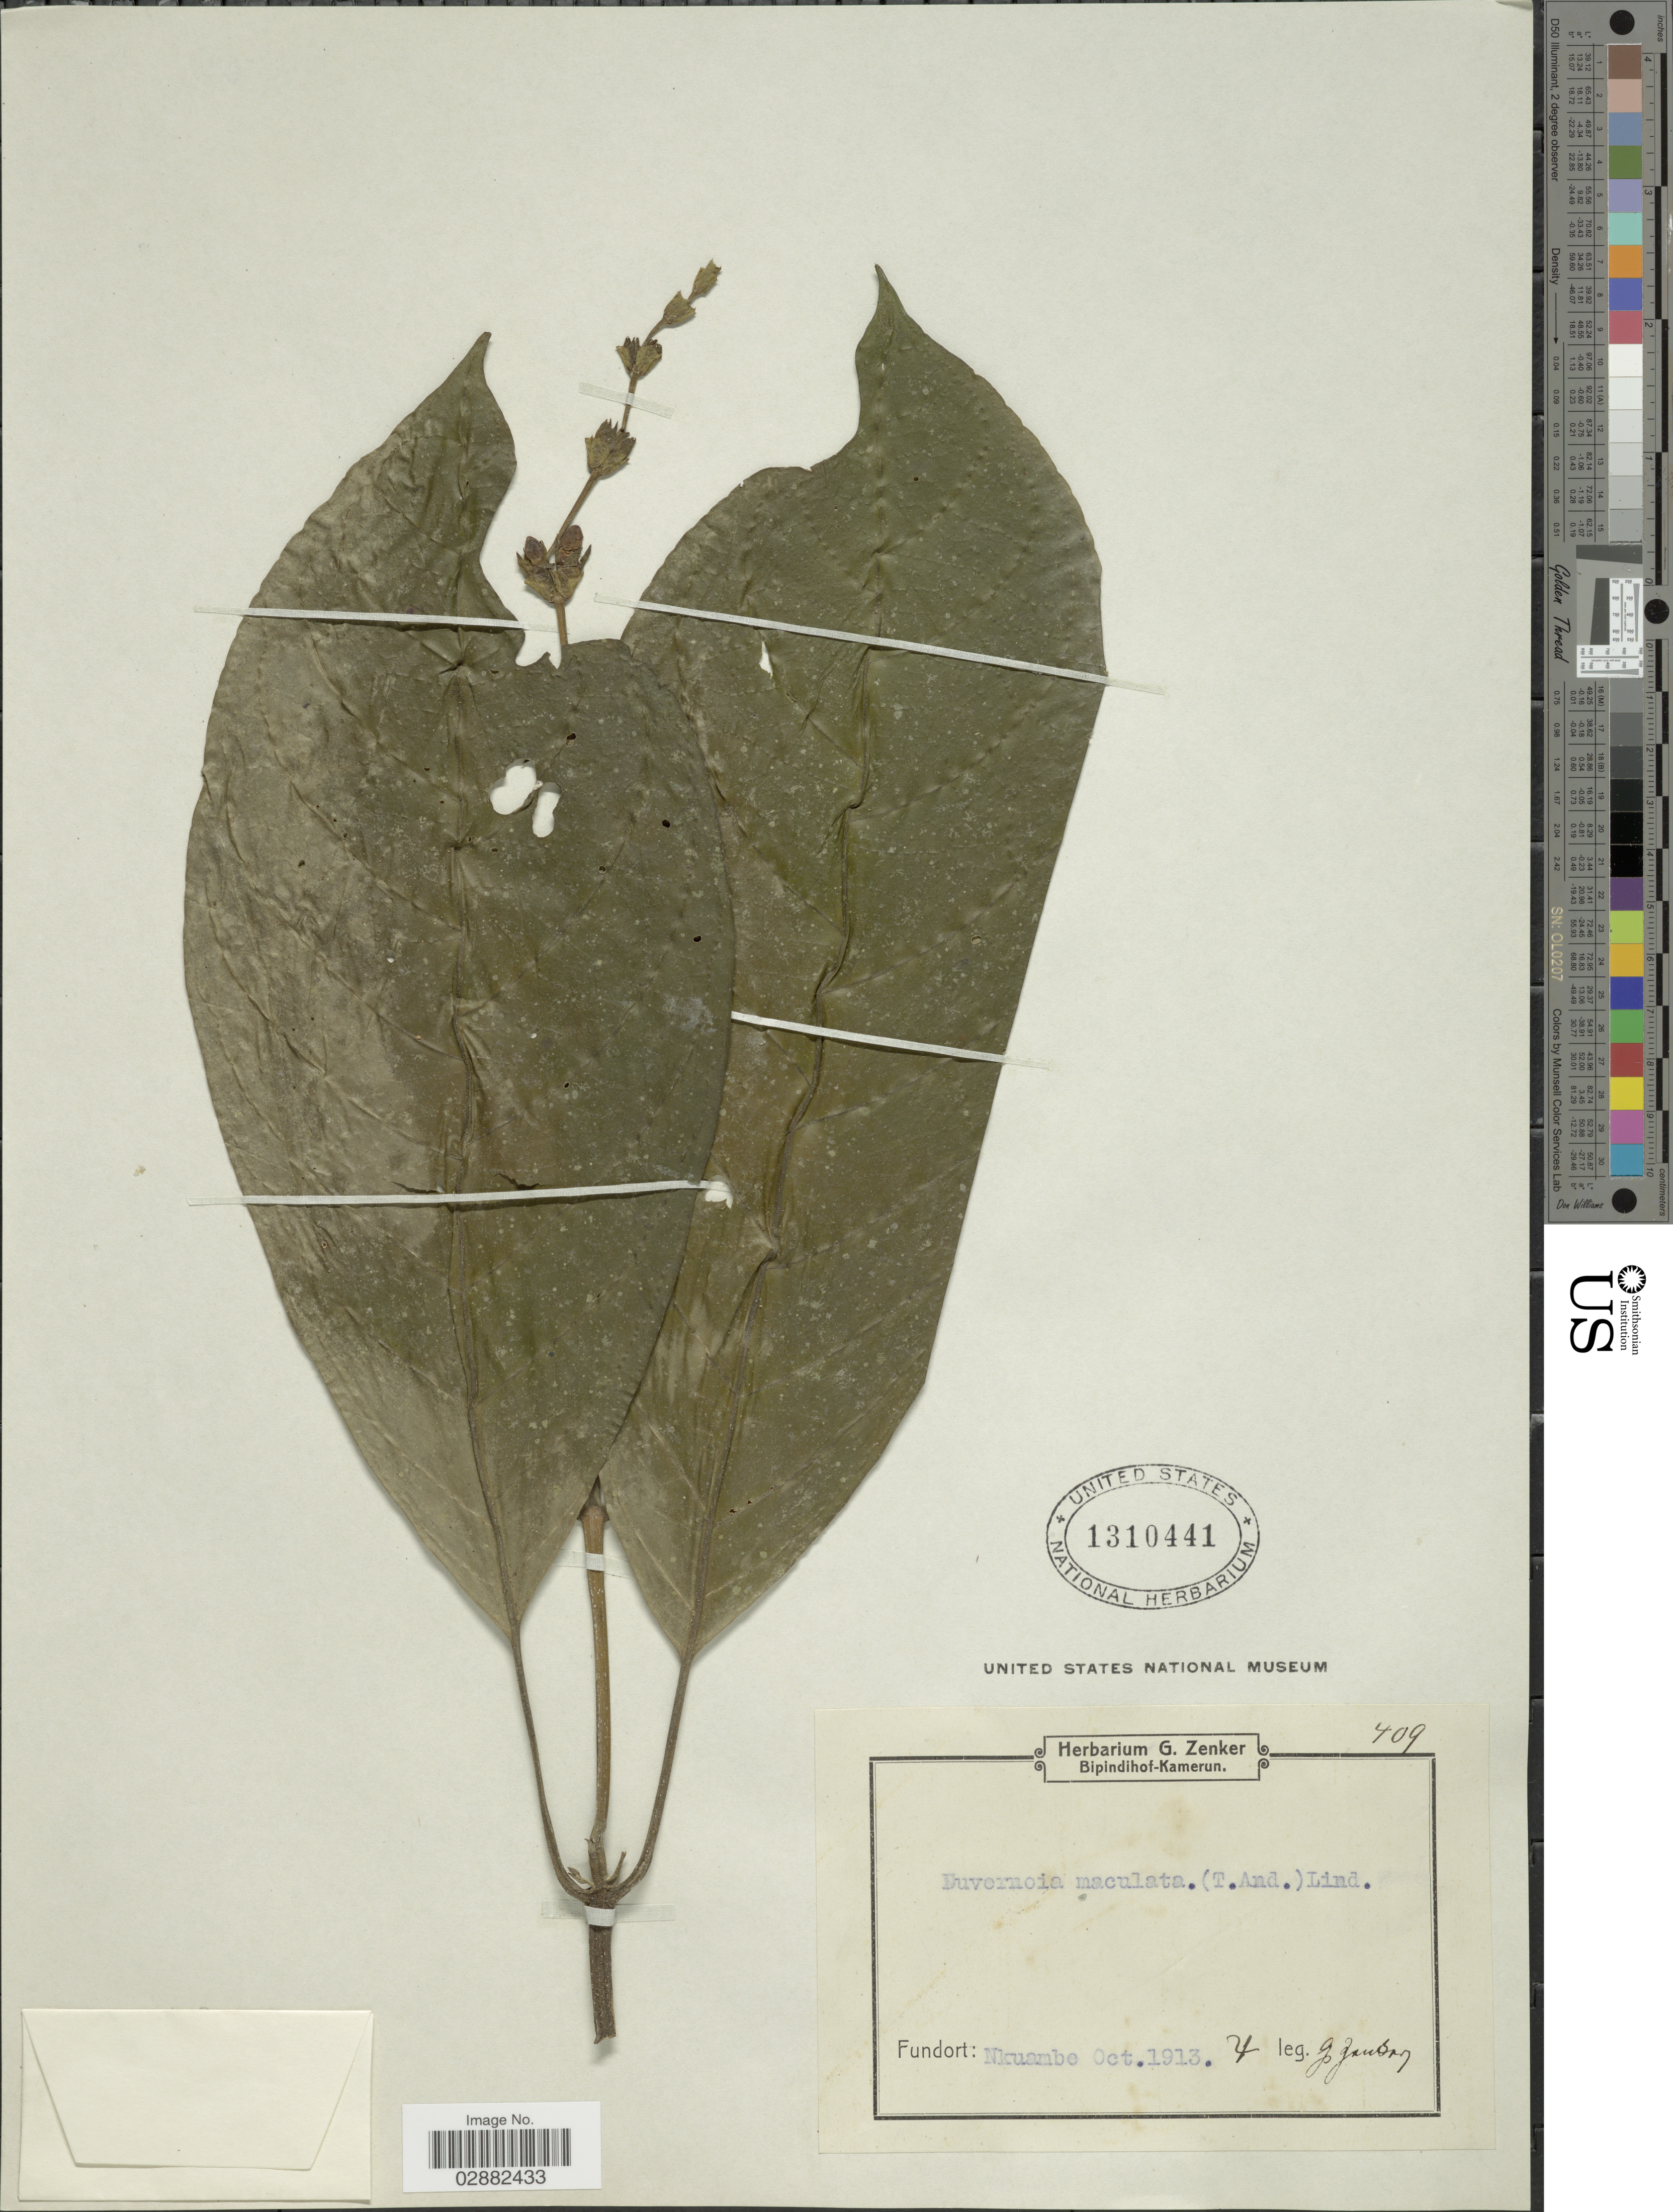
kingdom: Plantae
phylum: Tracheophyta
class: Magnoliopsida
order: Lamiales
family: Acanthaceae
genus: Justicia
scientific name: Justicia maculata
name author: G. Lodd.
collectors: G. A. Zenker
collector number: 409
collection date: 1913-10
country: Cameroon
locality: Fundort: Nkuambe.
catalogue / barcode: US 1310441